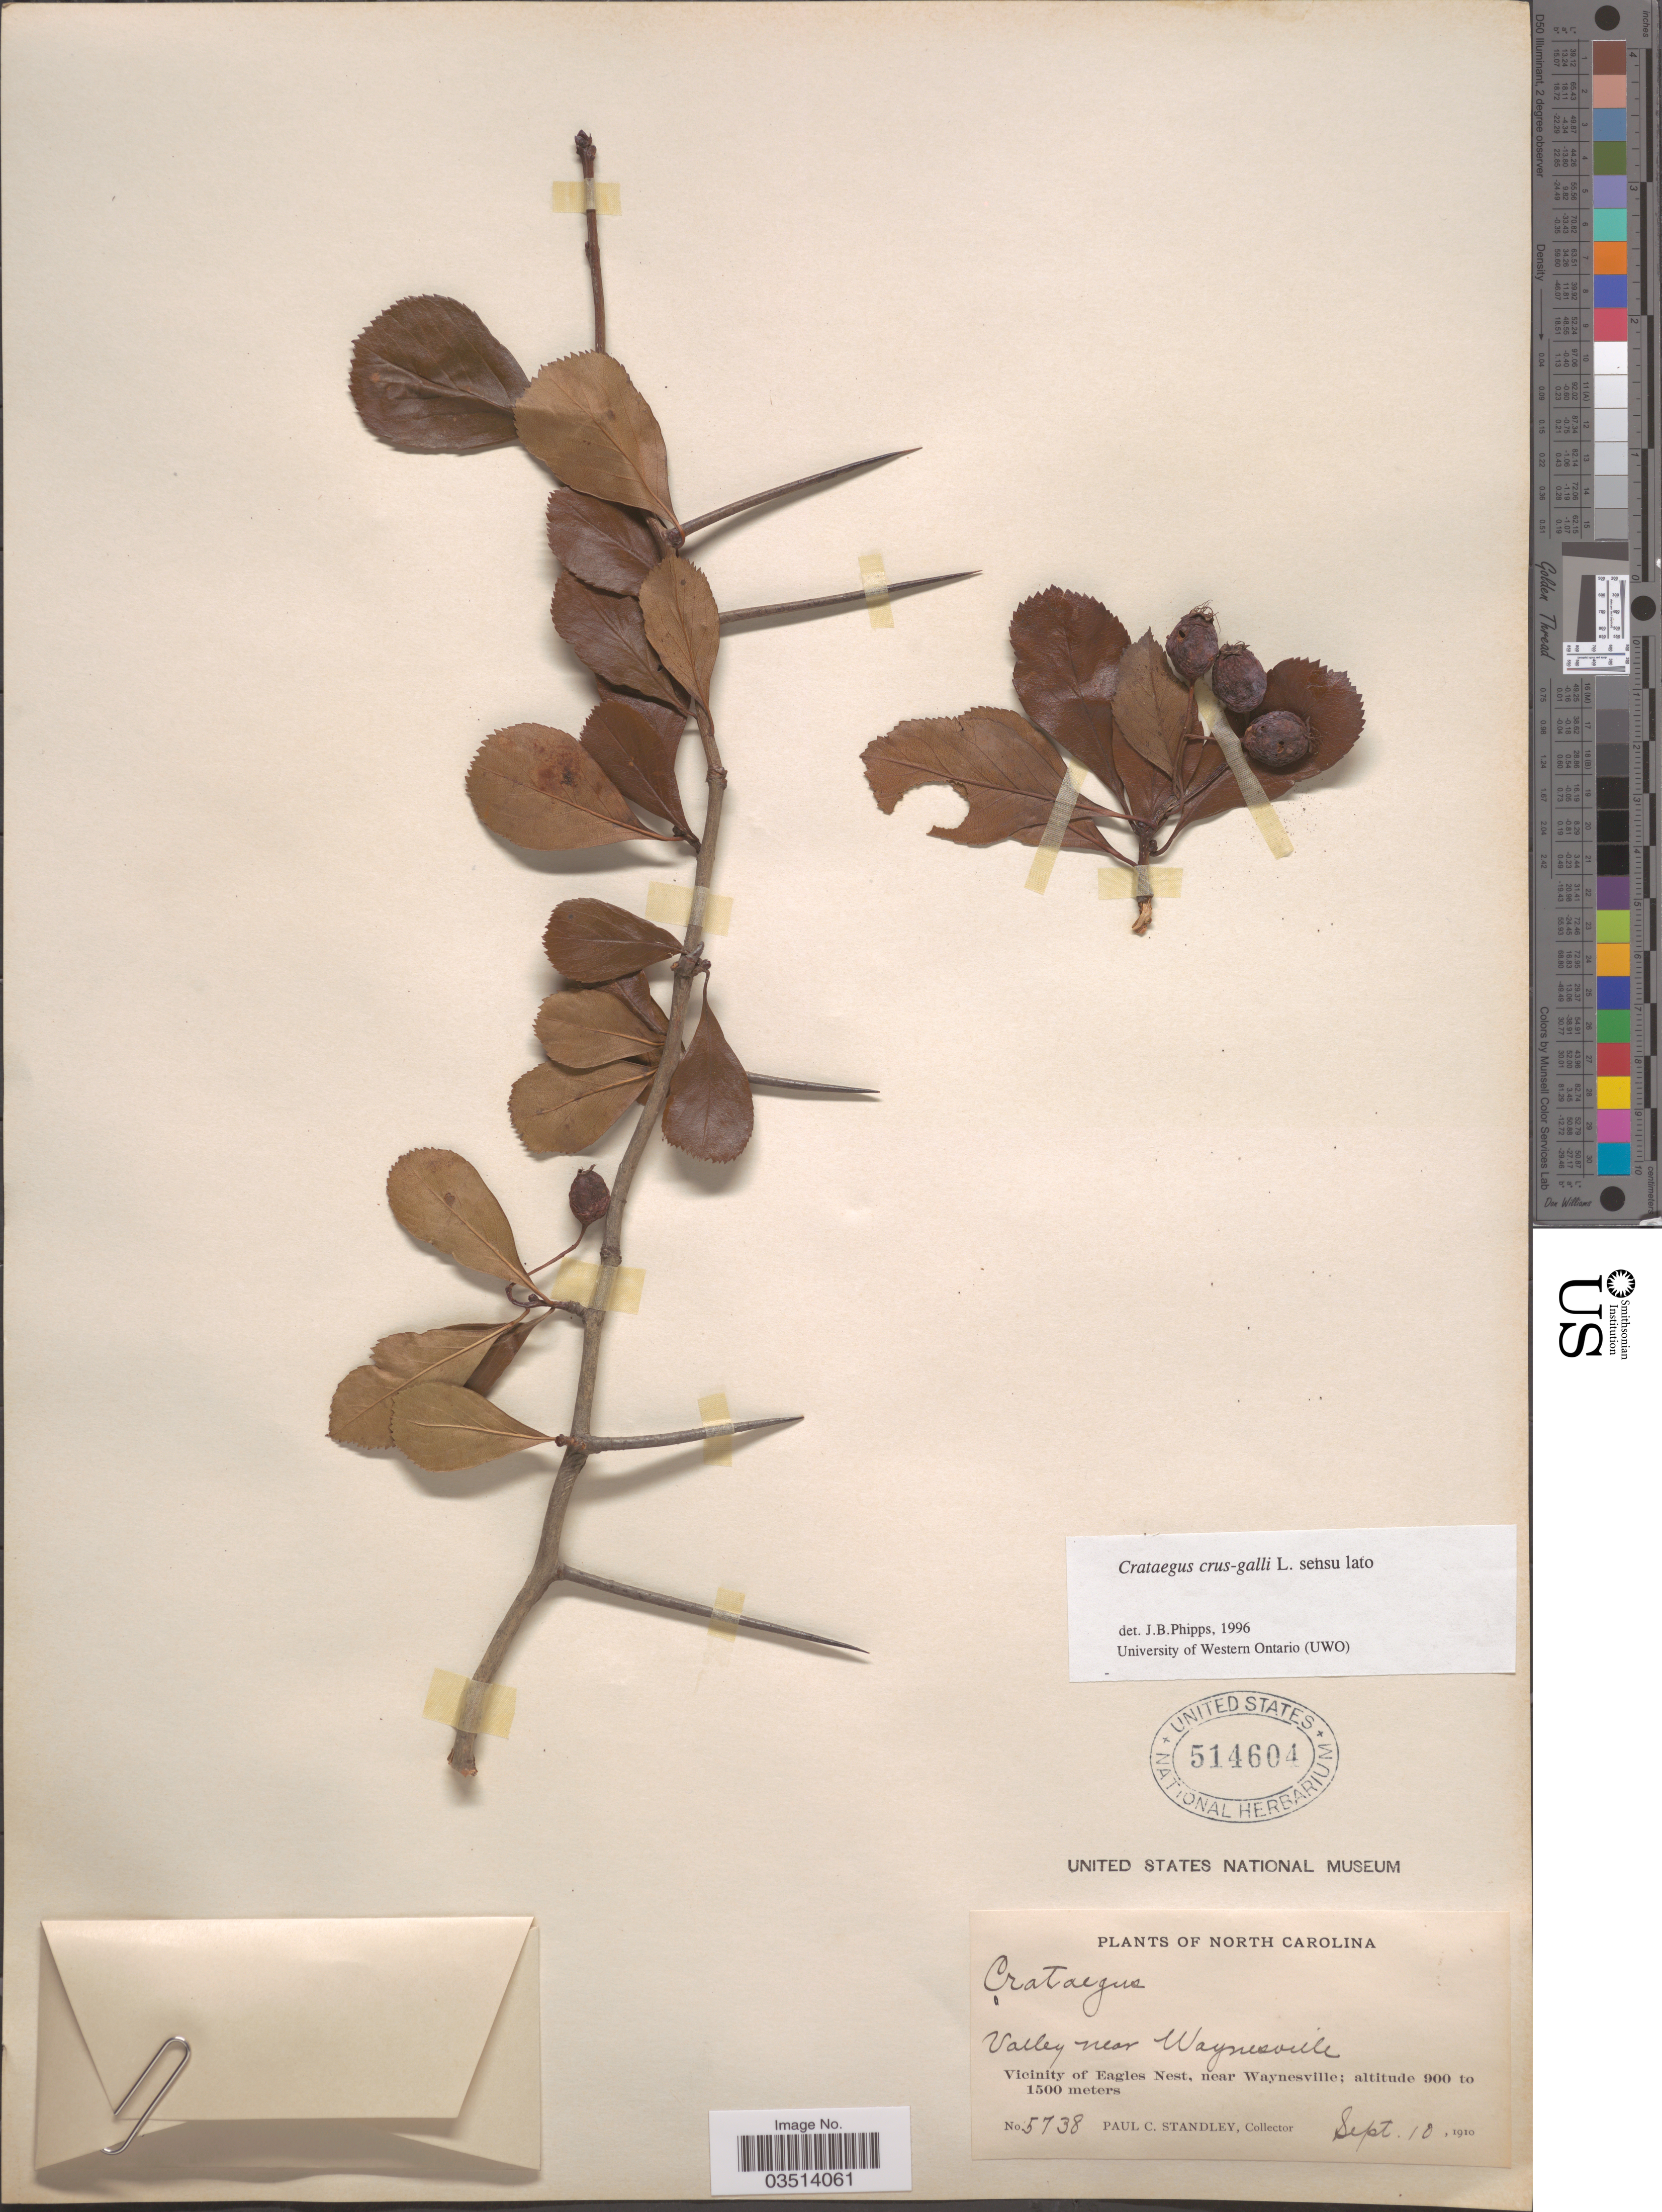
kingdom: Plantae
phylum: Tracheophyta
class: Magnoliopsida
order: Rosales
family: Rosaceae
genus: Crataegus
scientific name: Crataegus crus-galli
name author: L.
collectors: P. C. Standley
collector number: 5738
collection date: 1910-09-10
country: United States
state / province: North Carolina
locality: Valley near Waynesville. Vicinity of Eagles Nest, near Waynesville.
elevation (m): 900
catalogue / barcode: US 514604